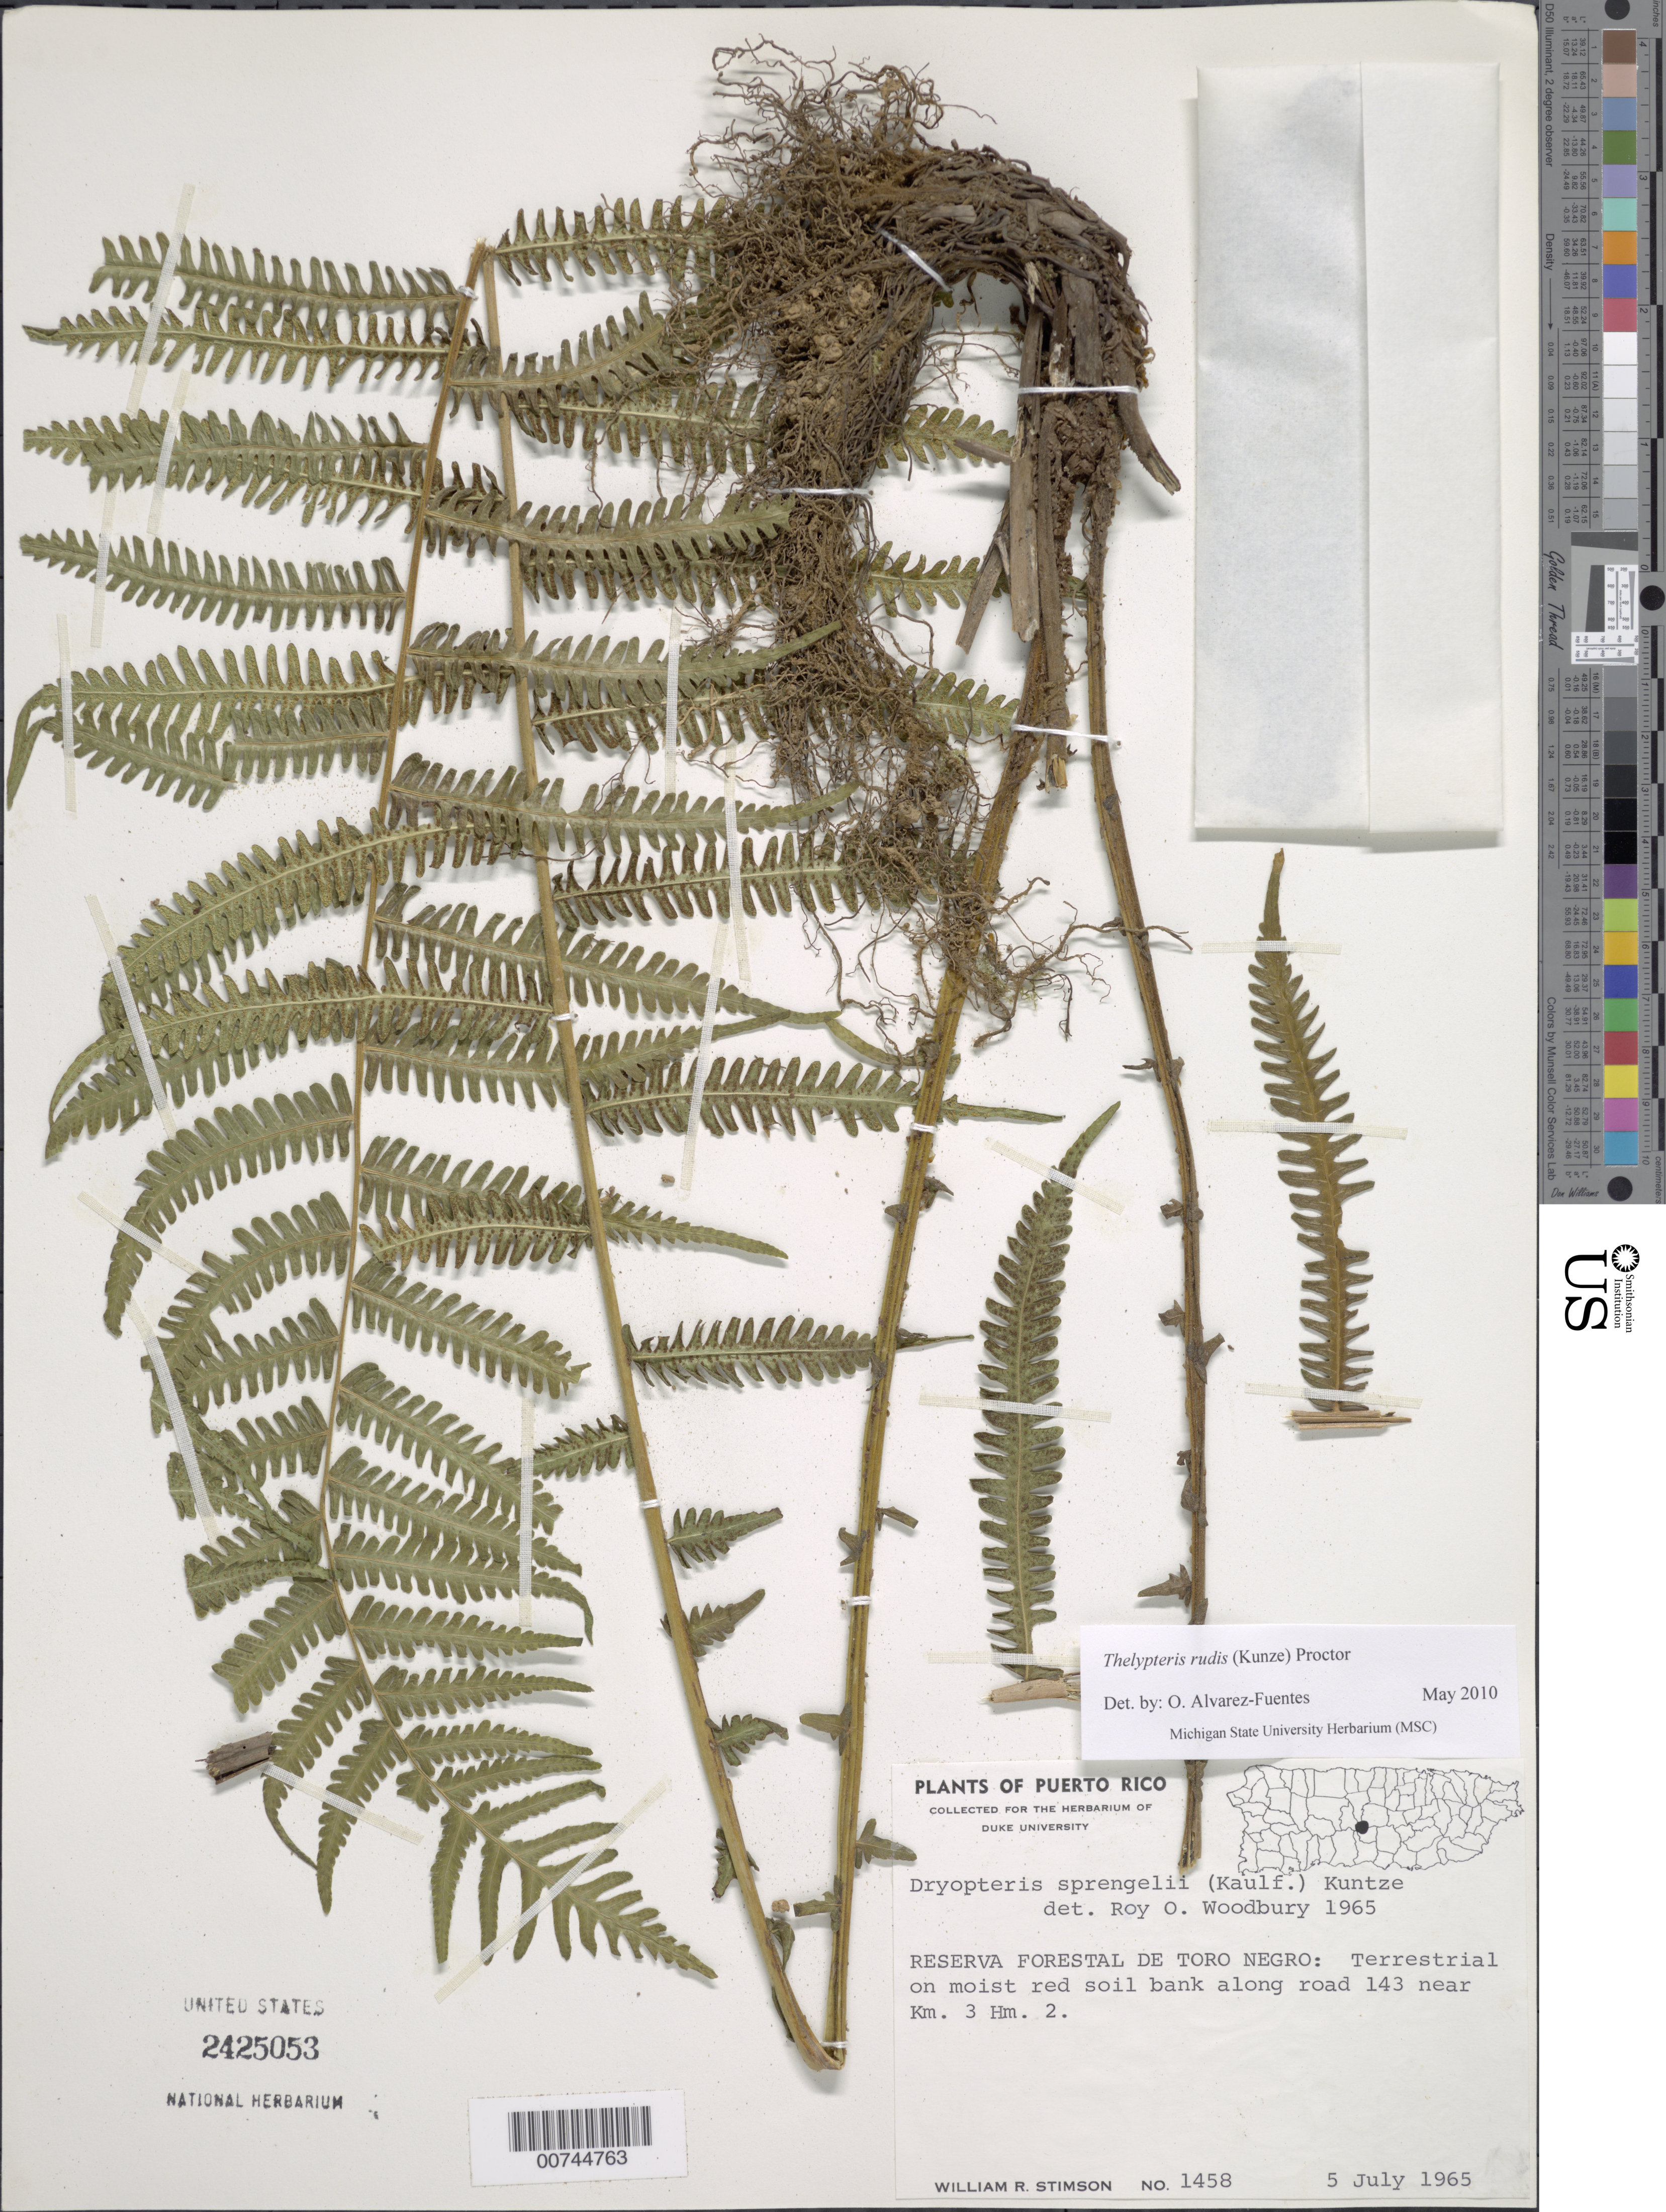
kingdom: Plantae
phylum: Tracheophyta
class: Polypodiopsida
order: Polypodiales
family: Thelypteridaceae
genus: Amauropelta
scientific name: Amauropelta rudis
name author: (Kunze) Pic. Serm.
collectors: W. R. Stimson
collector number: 1458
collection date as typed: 05 Jul 1965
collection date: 1965-07-05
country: Puerto Rico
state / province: Villalba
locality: Reserva Forestal de Toro Negro: along road 143 near km 3 Hm 2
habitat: On moist red soil bank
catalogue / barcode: US 2425053